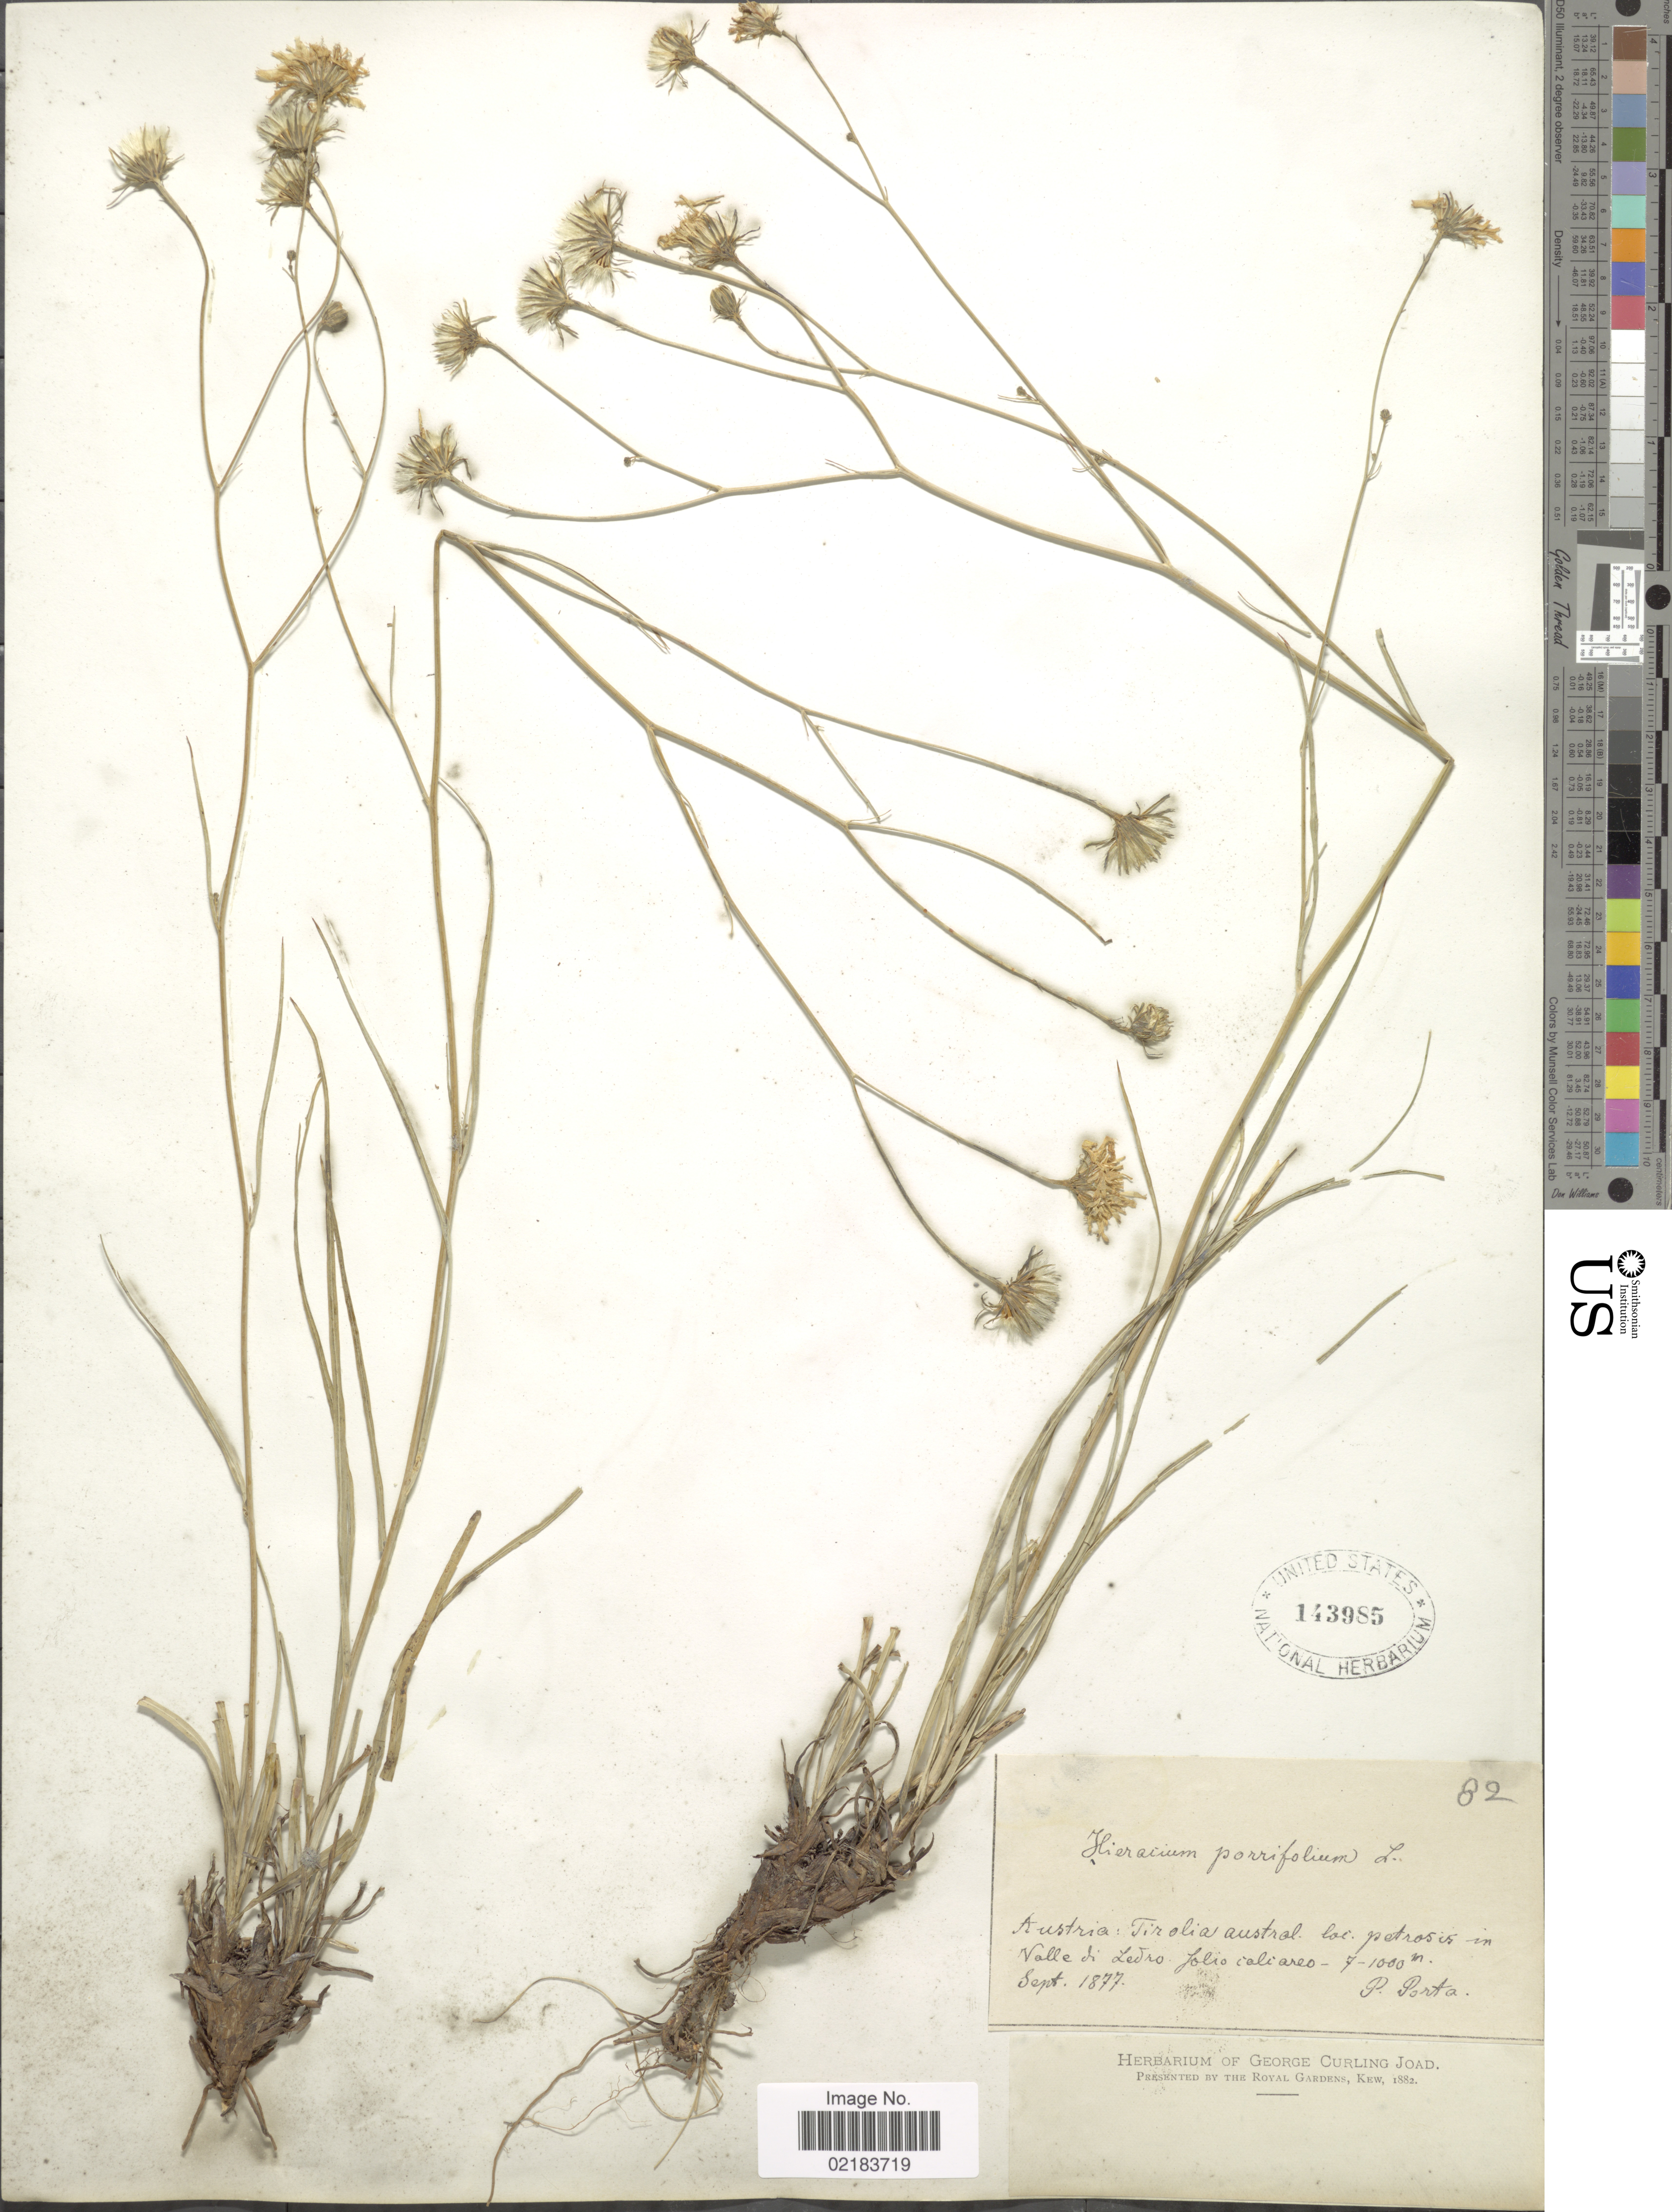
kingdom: Plantae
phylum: Tracheophyta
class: Magnoliopsida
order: Asterales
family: Asteraceae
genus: Hieracium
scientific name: Hieracium porrifolium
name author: L.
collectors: P. Porta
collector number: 82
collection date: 1877-09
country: Austria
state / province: Tirol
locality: Austria: Tirolia austral. loc. petrosis in Valle di Ledro folio calcareo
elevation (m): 700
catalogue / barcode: US 143985